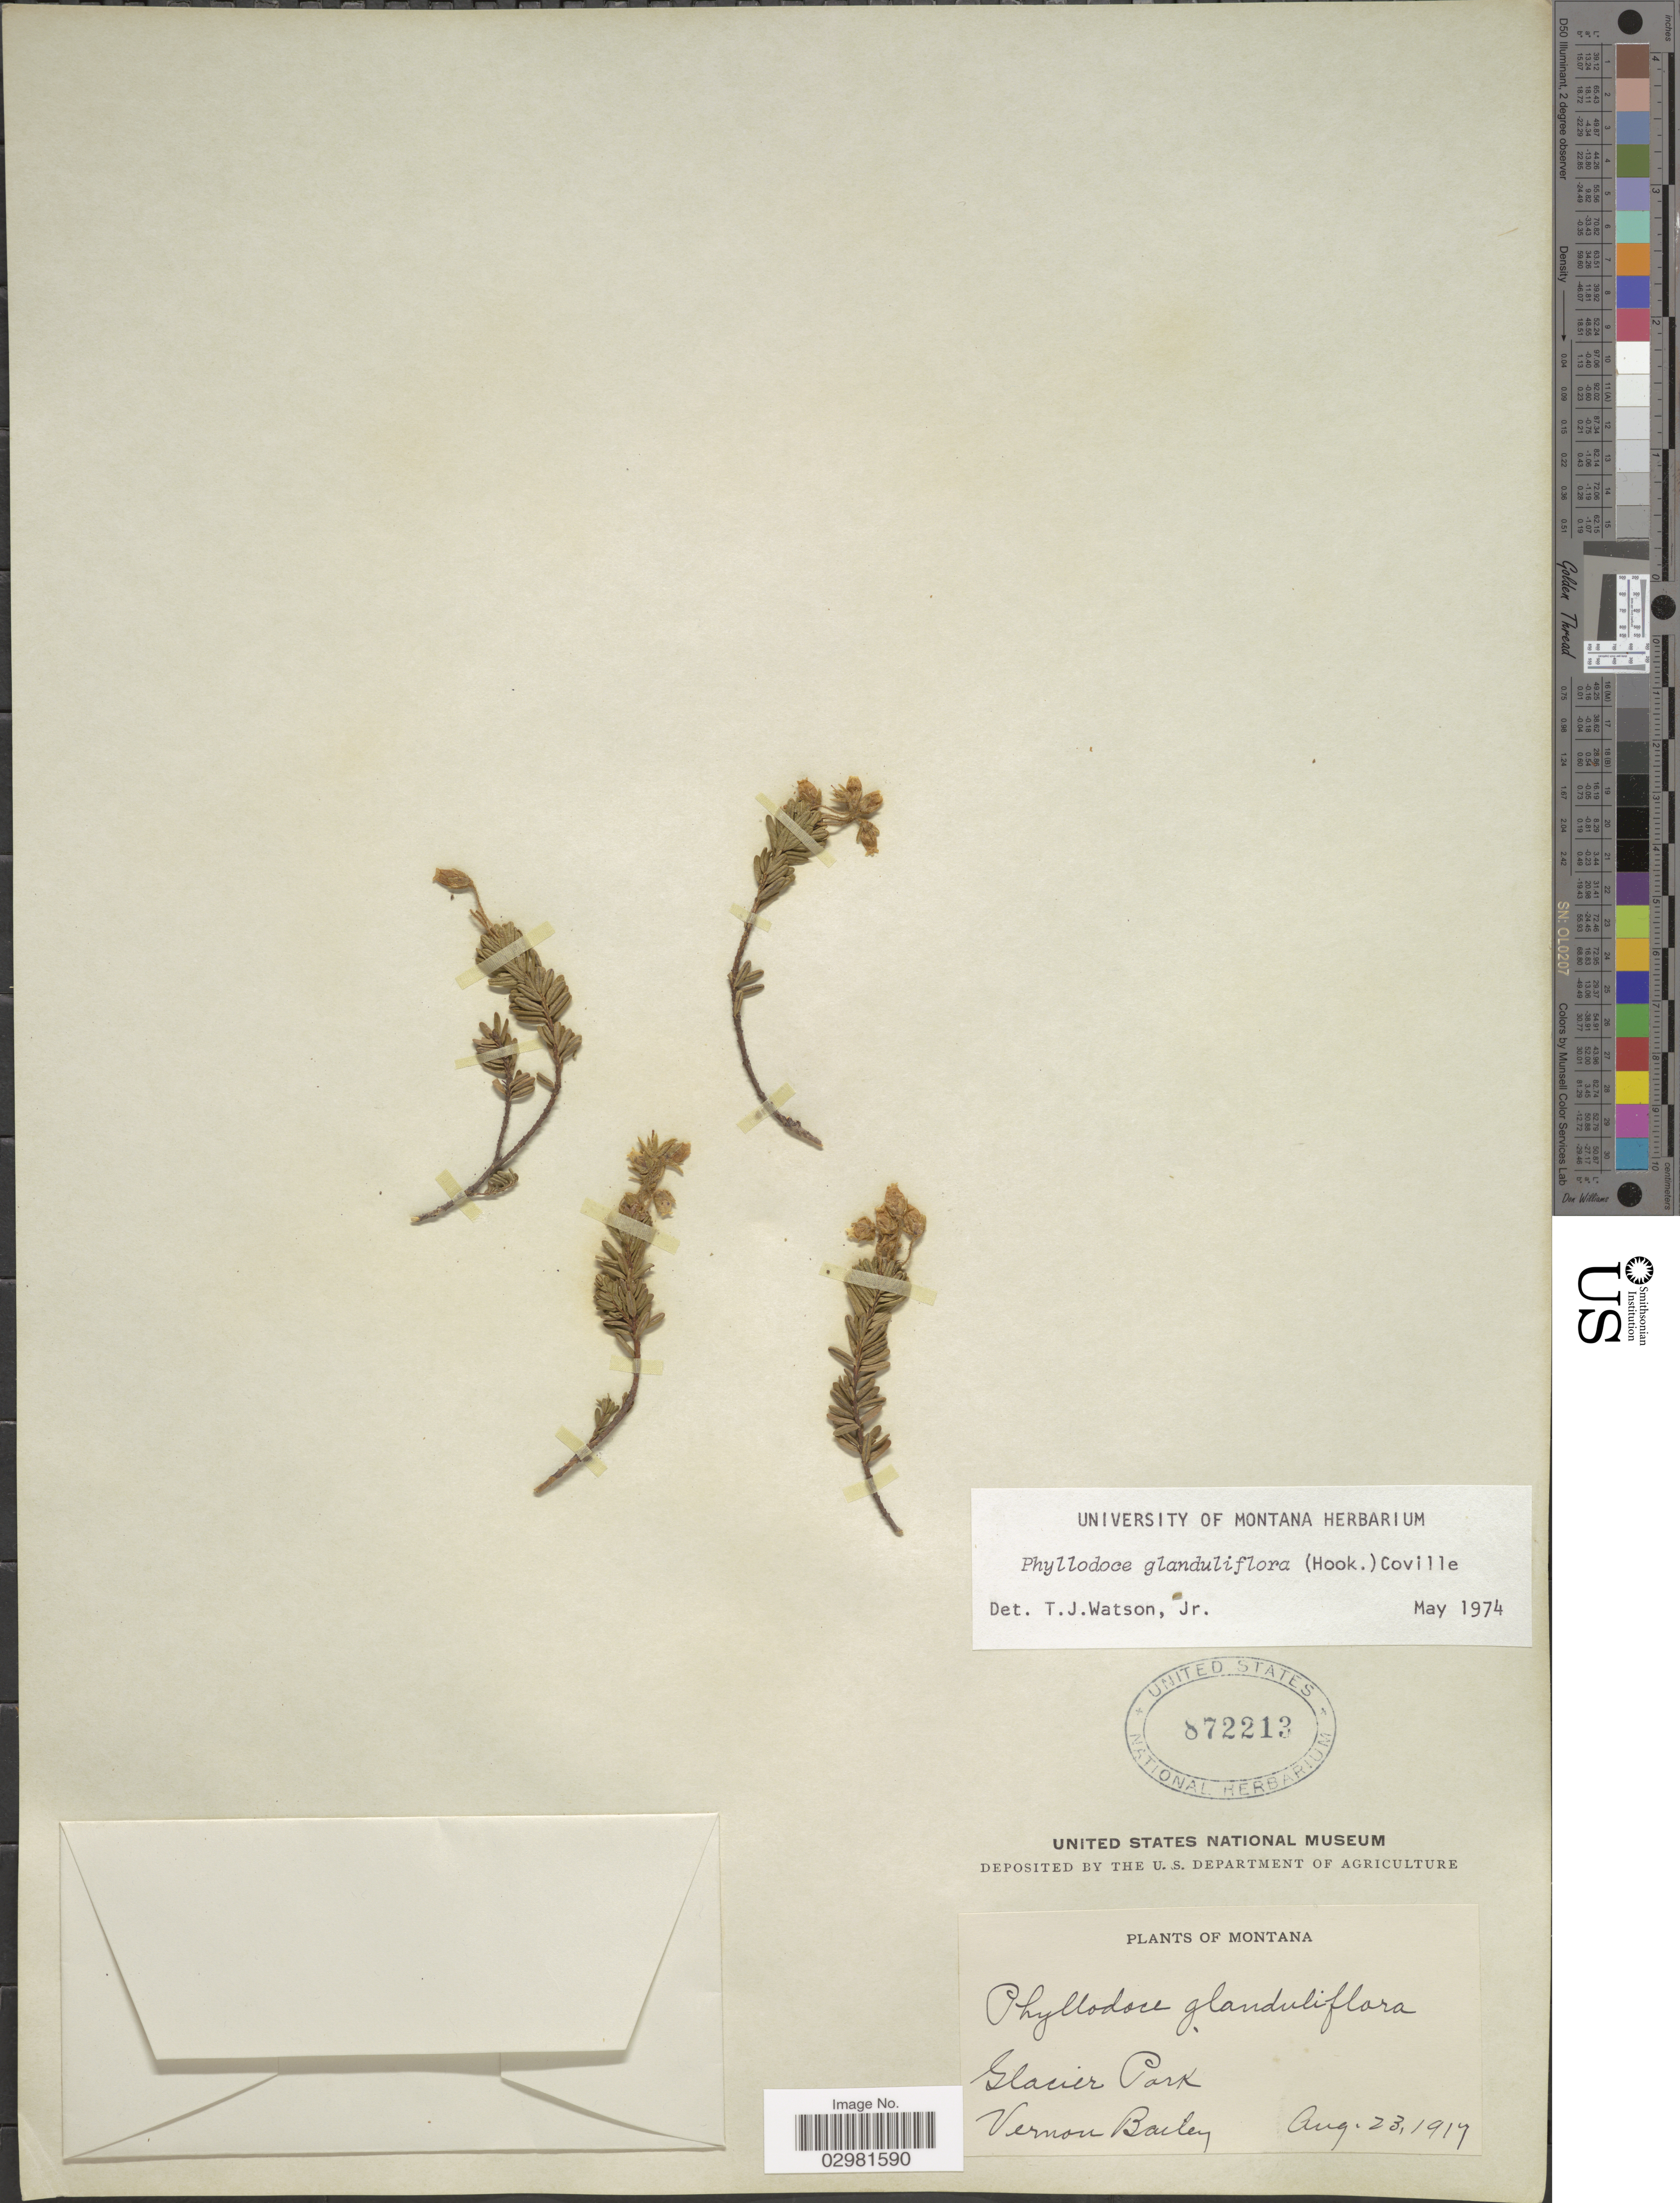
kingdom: Plantae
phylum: Tracheophyta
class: Magnoliopsida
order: Ericales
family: Ericaceae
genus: Phyllodoce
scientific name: Phyllodoce glanduliflora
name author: (Hook.) Coville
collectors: V. O. Bailey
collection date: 1917-08-23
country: United States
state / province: Montana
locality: Glacier Park.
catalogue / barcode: US 872213